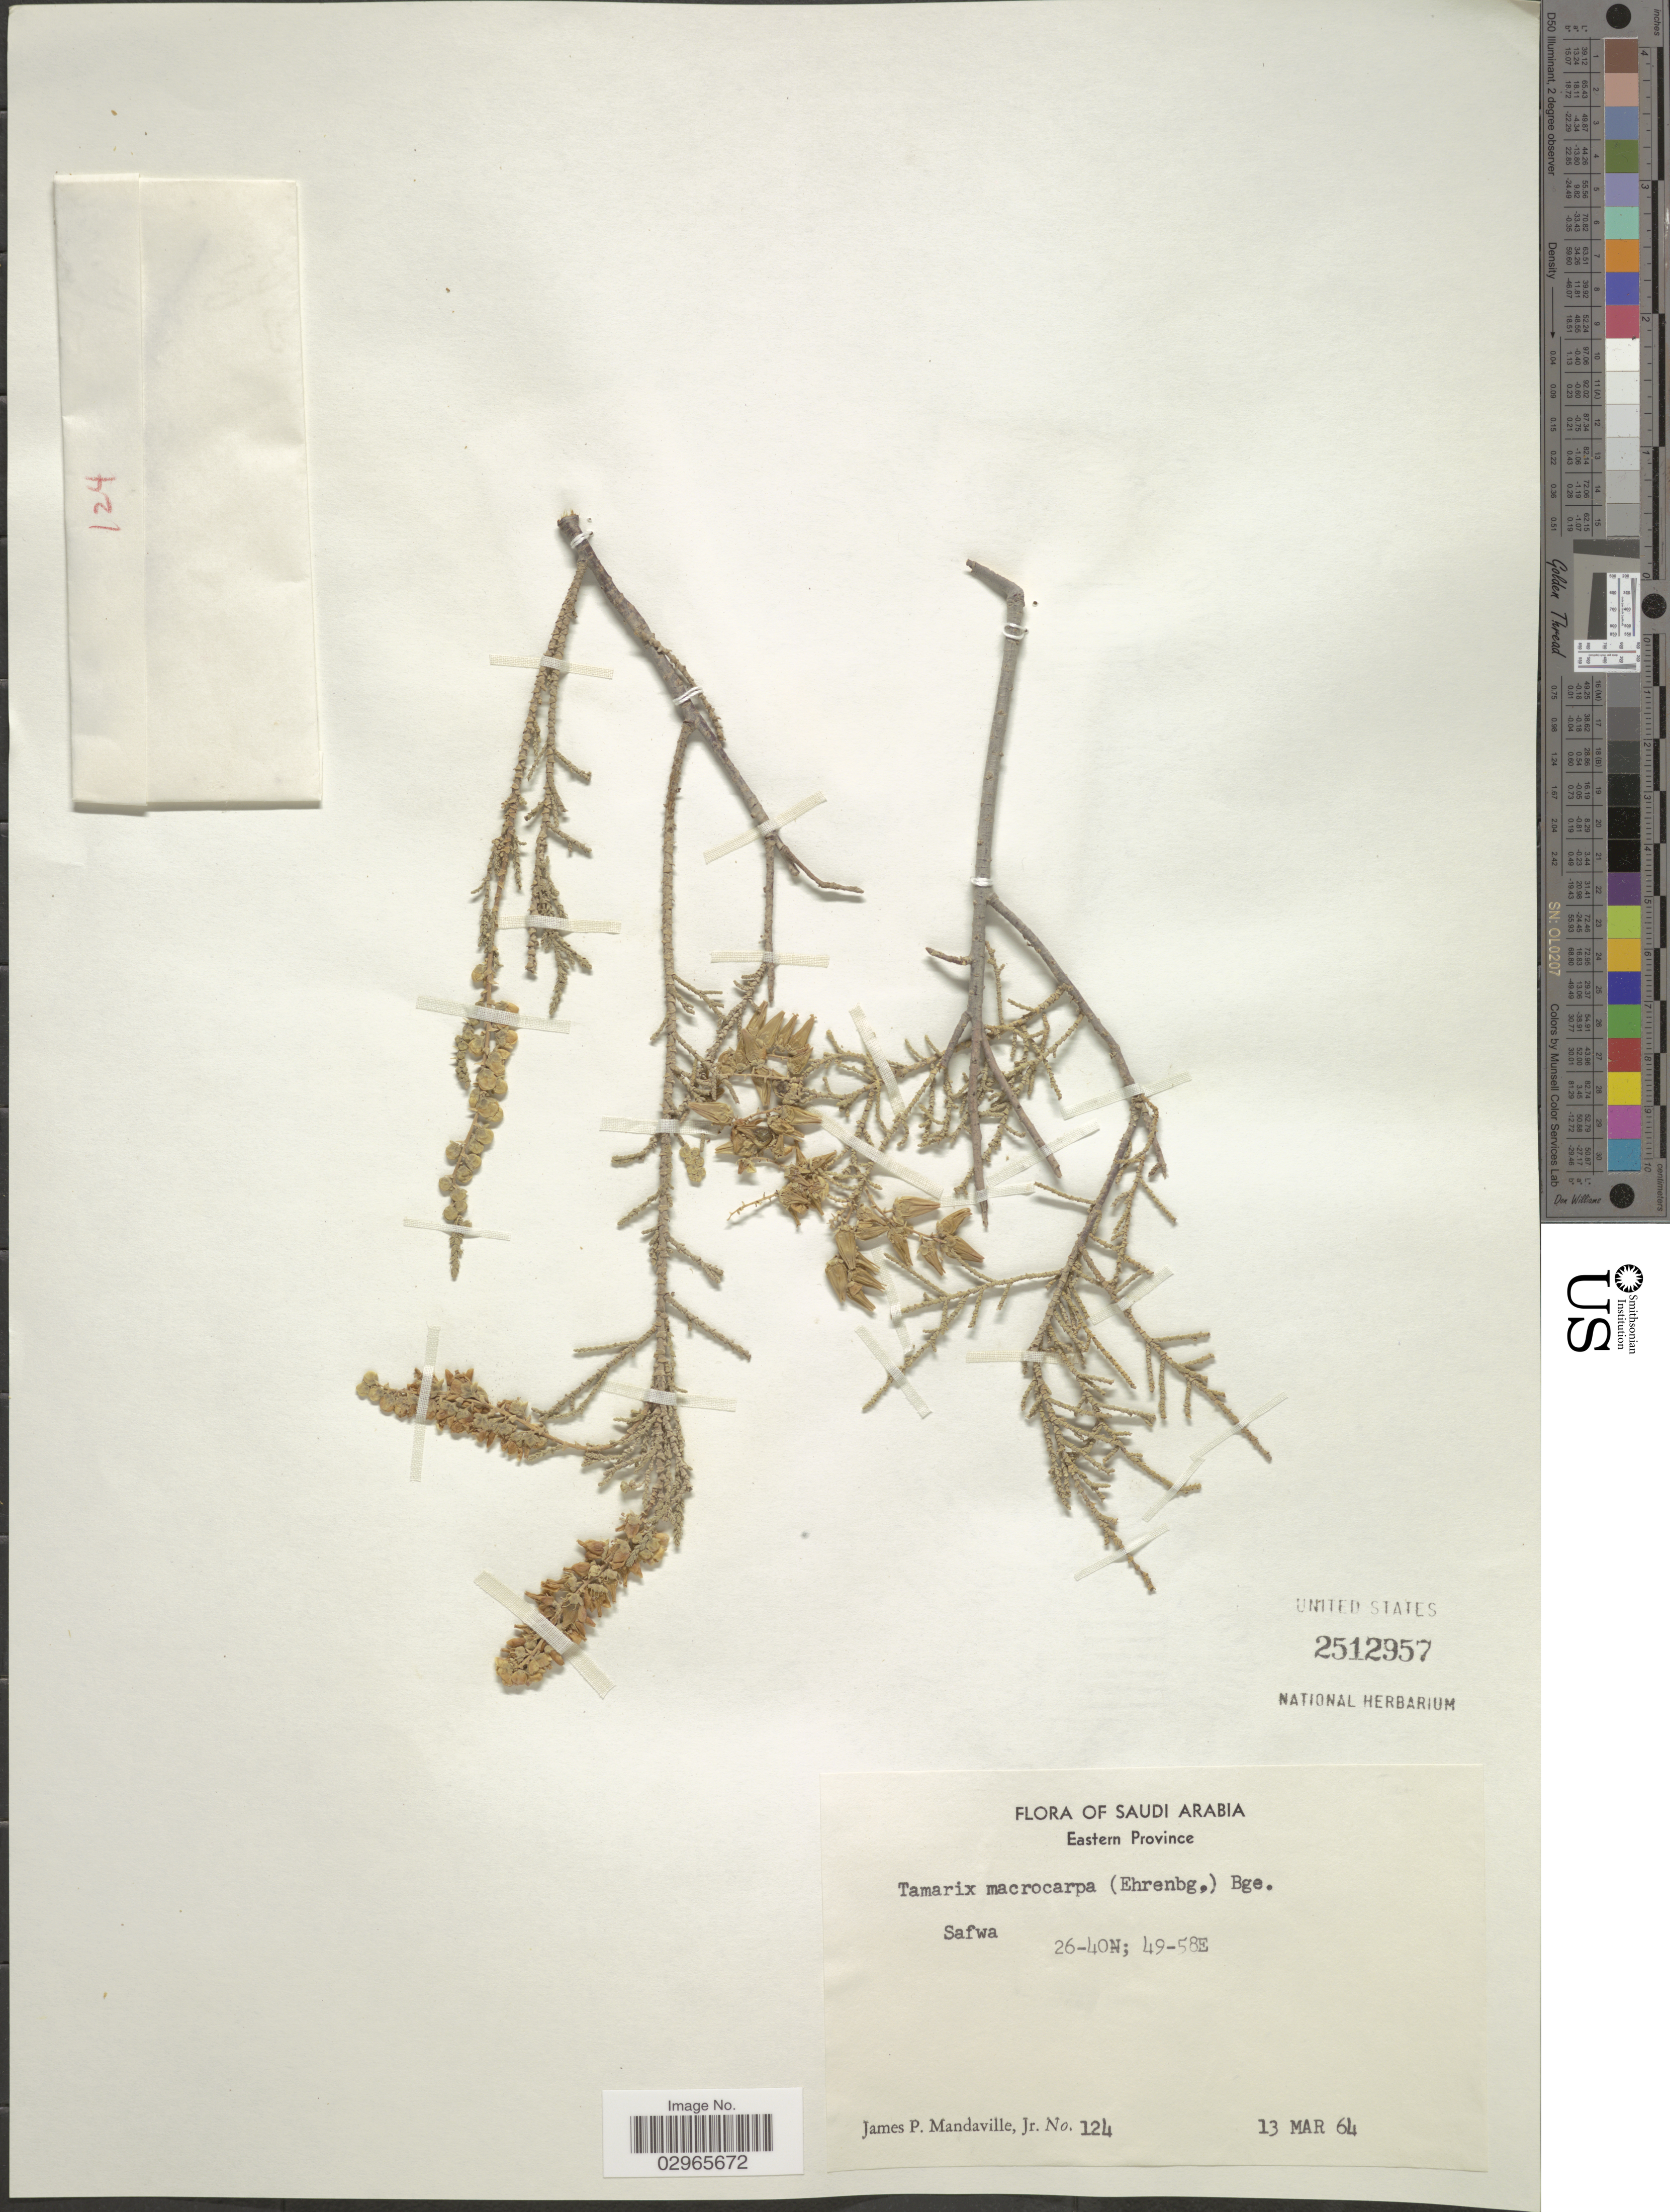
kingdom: Plantae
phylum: Tracheophyta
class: Magnoliopsida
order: Caryophyllales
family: Tamaricaceae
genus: Tamarix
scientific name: Tamarix macrocarpa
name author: (Ehrenb.) Bunge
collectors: J. Mandaville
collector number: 124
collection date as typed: Transcribed d/m/y: 13/3/64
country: Saudi Arabia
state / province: Ash Sharqiyah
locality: Eastern Province. Safwa.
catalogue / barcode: US 2512957